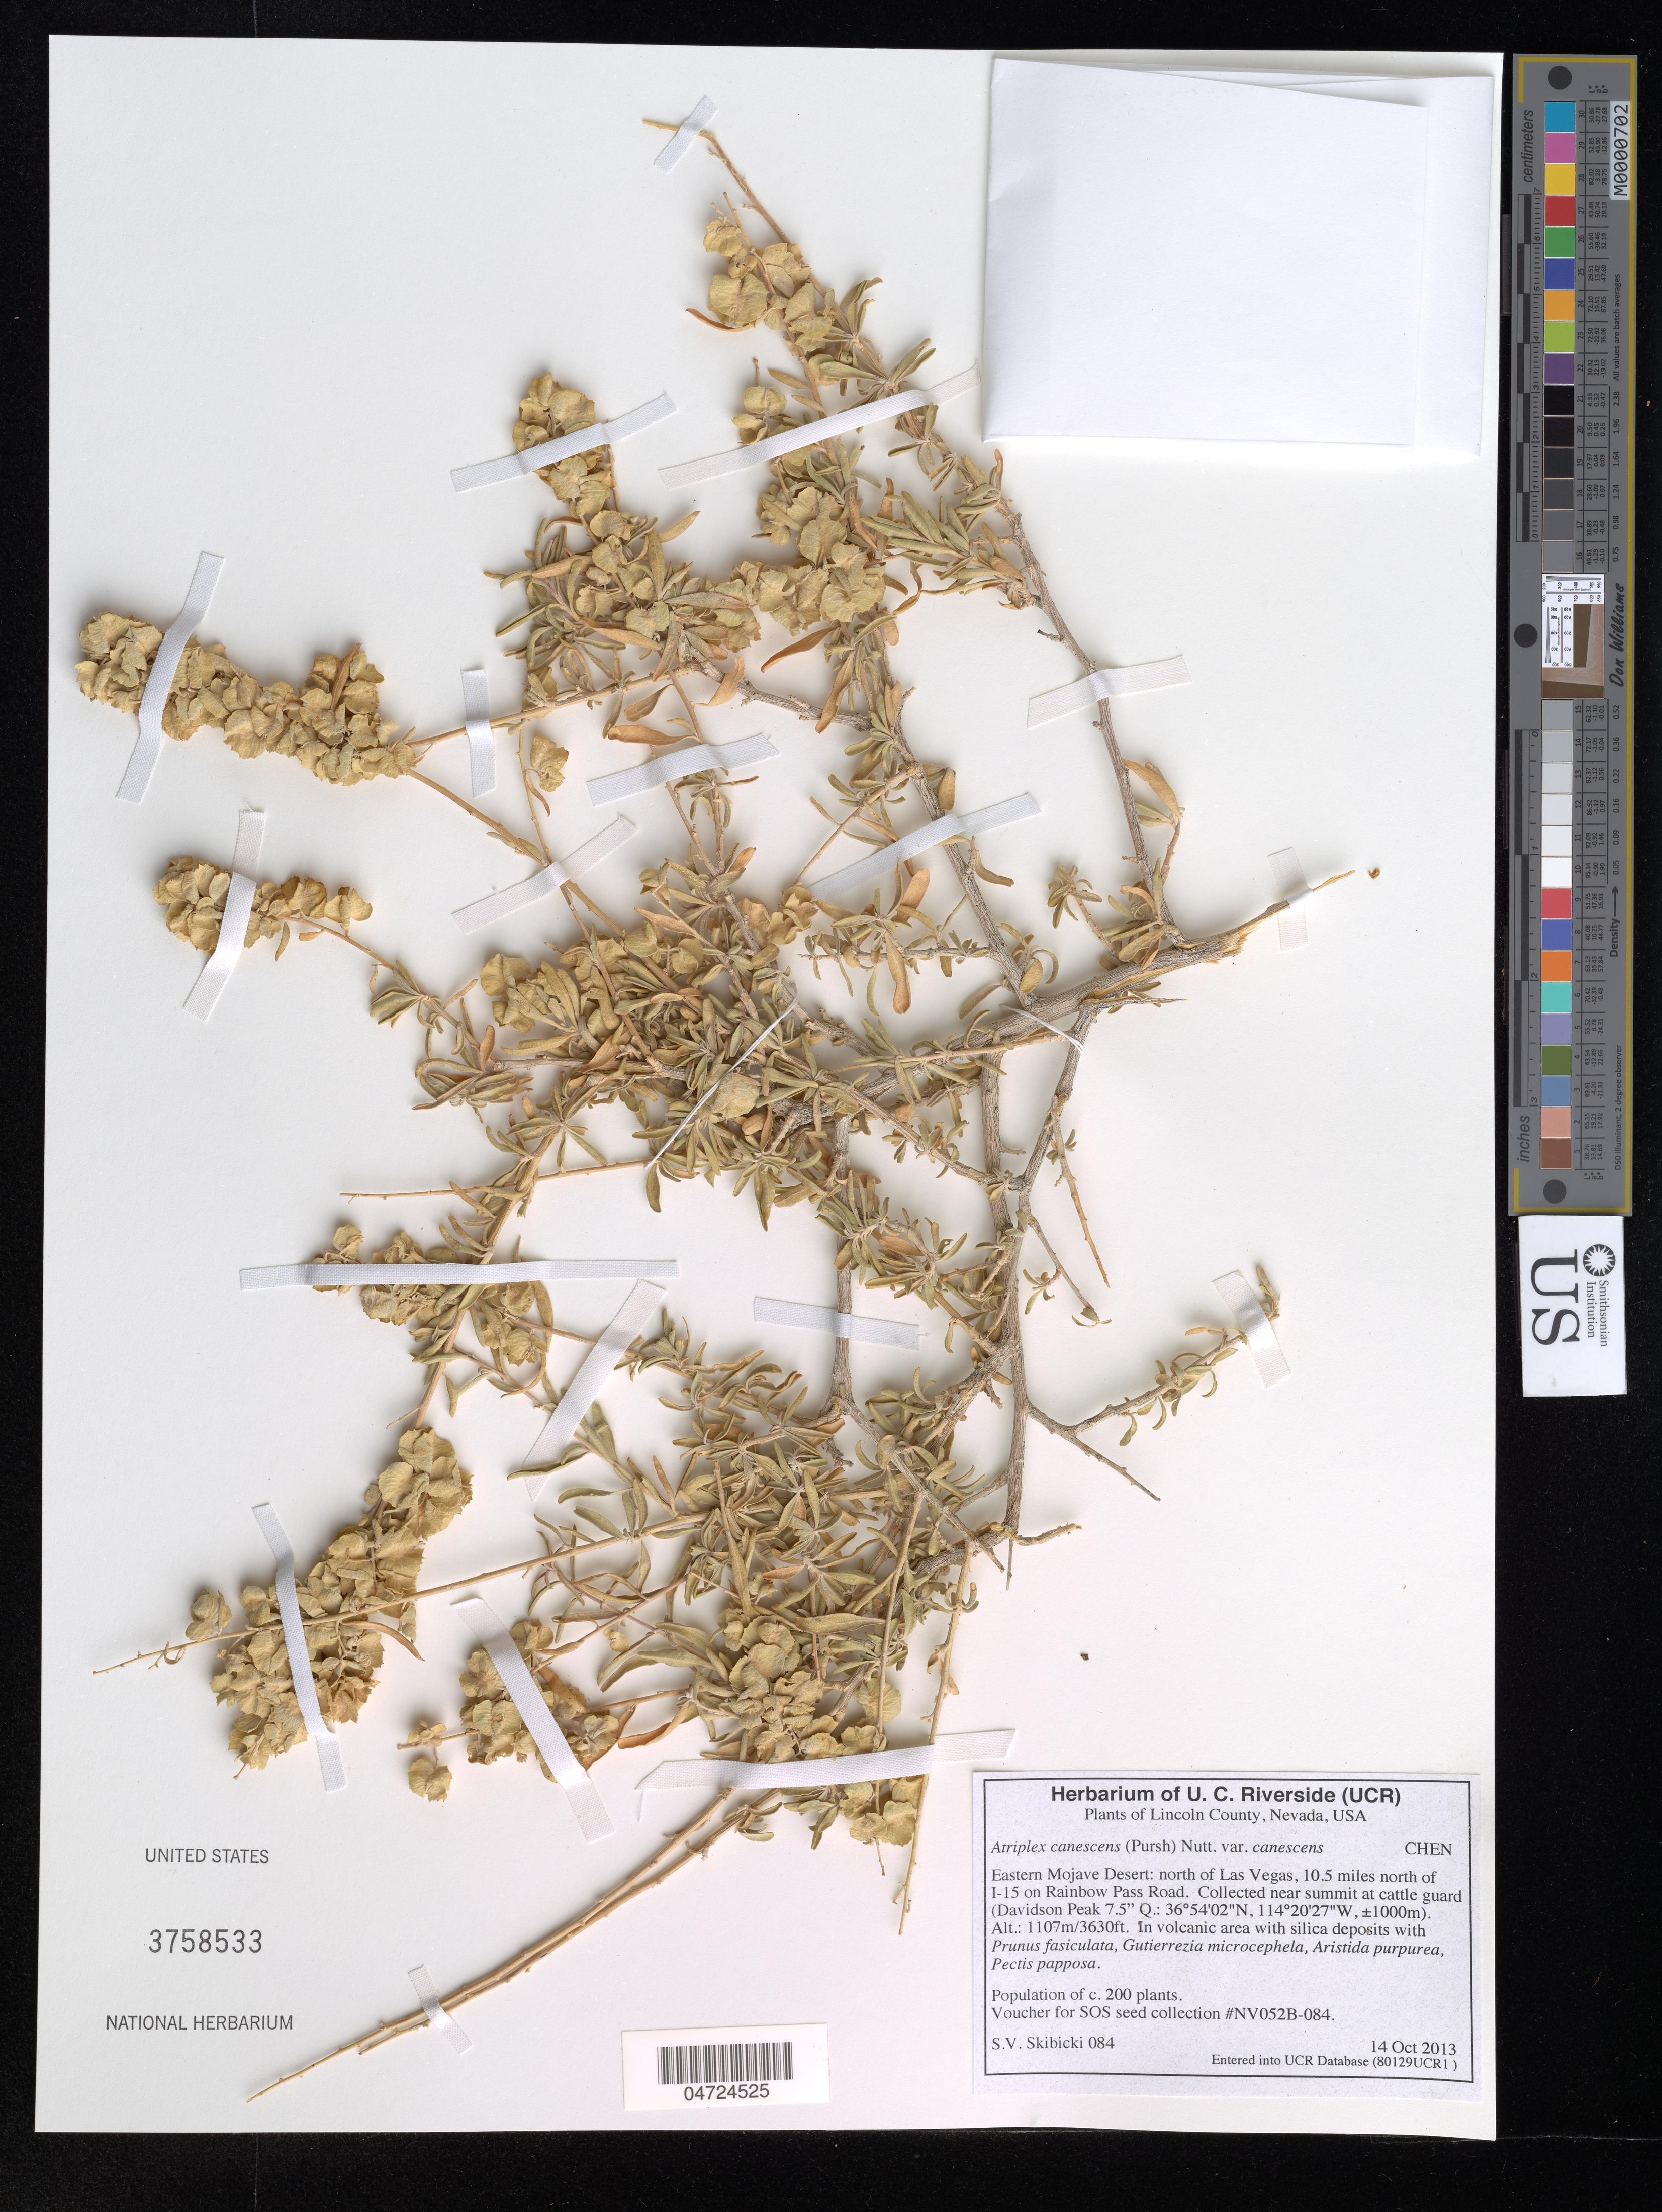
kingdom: Plantae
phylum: Tracheophyta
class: Magnoliopsida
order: Caryophyllales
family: Amaranthaceae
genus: Atriplex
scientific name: Atriplex canescens var. canescens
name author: (Pursh) Nutt.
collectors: S. Skibicki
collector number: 084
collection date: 2013-10-14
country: United States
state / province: Nevada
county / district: Lincoln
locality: Lincoln County. Eastern Mojave Desert: north of Las Vegas, 10.5 miles north of I-15 on Rainbow Pass Road. Collected near summit at cattle guard (Davidson Peak 7.5" Q, ± 1000m)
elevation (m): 1107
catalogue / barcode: US 3758533